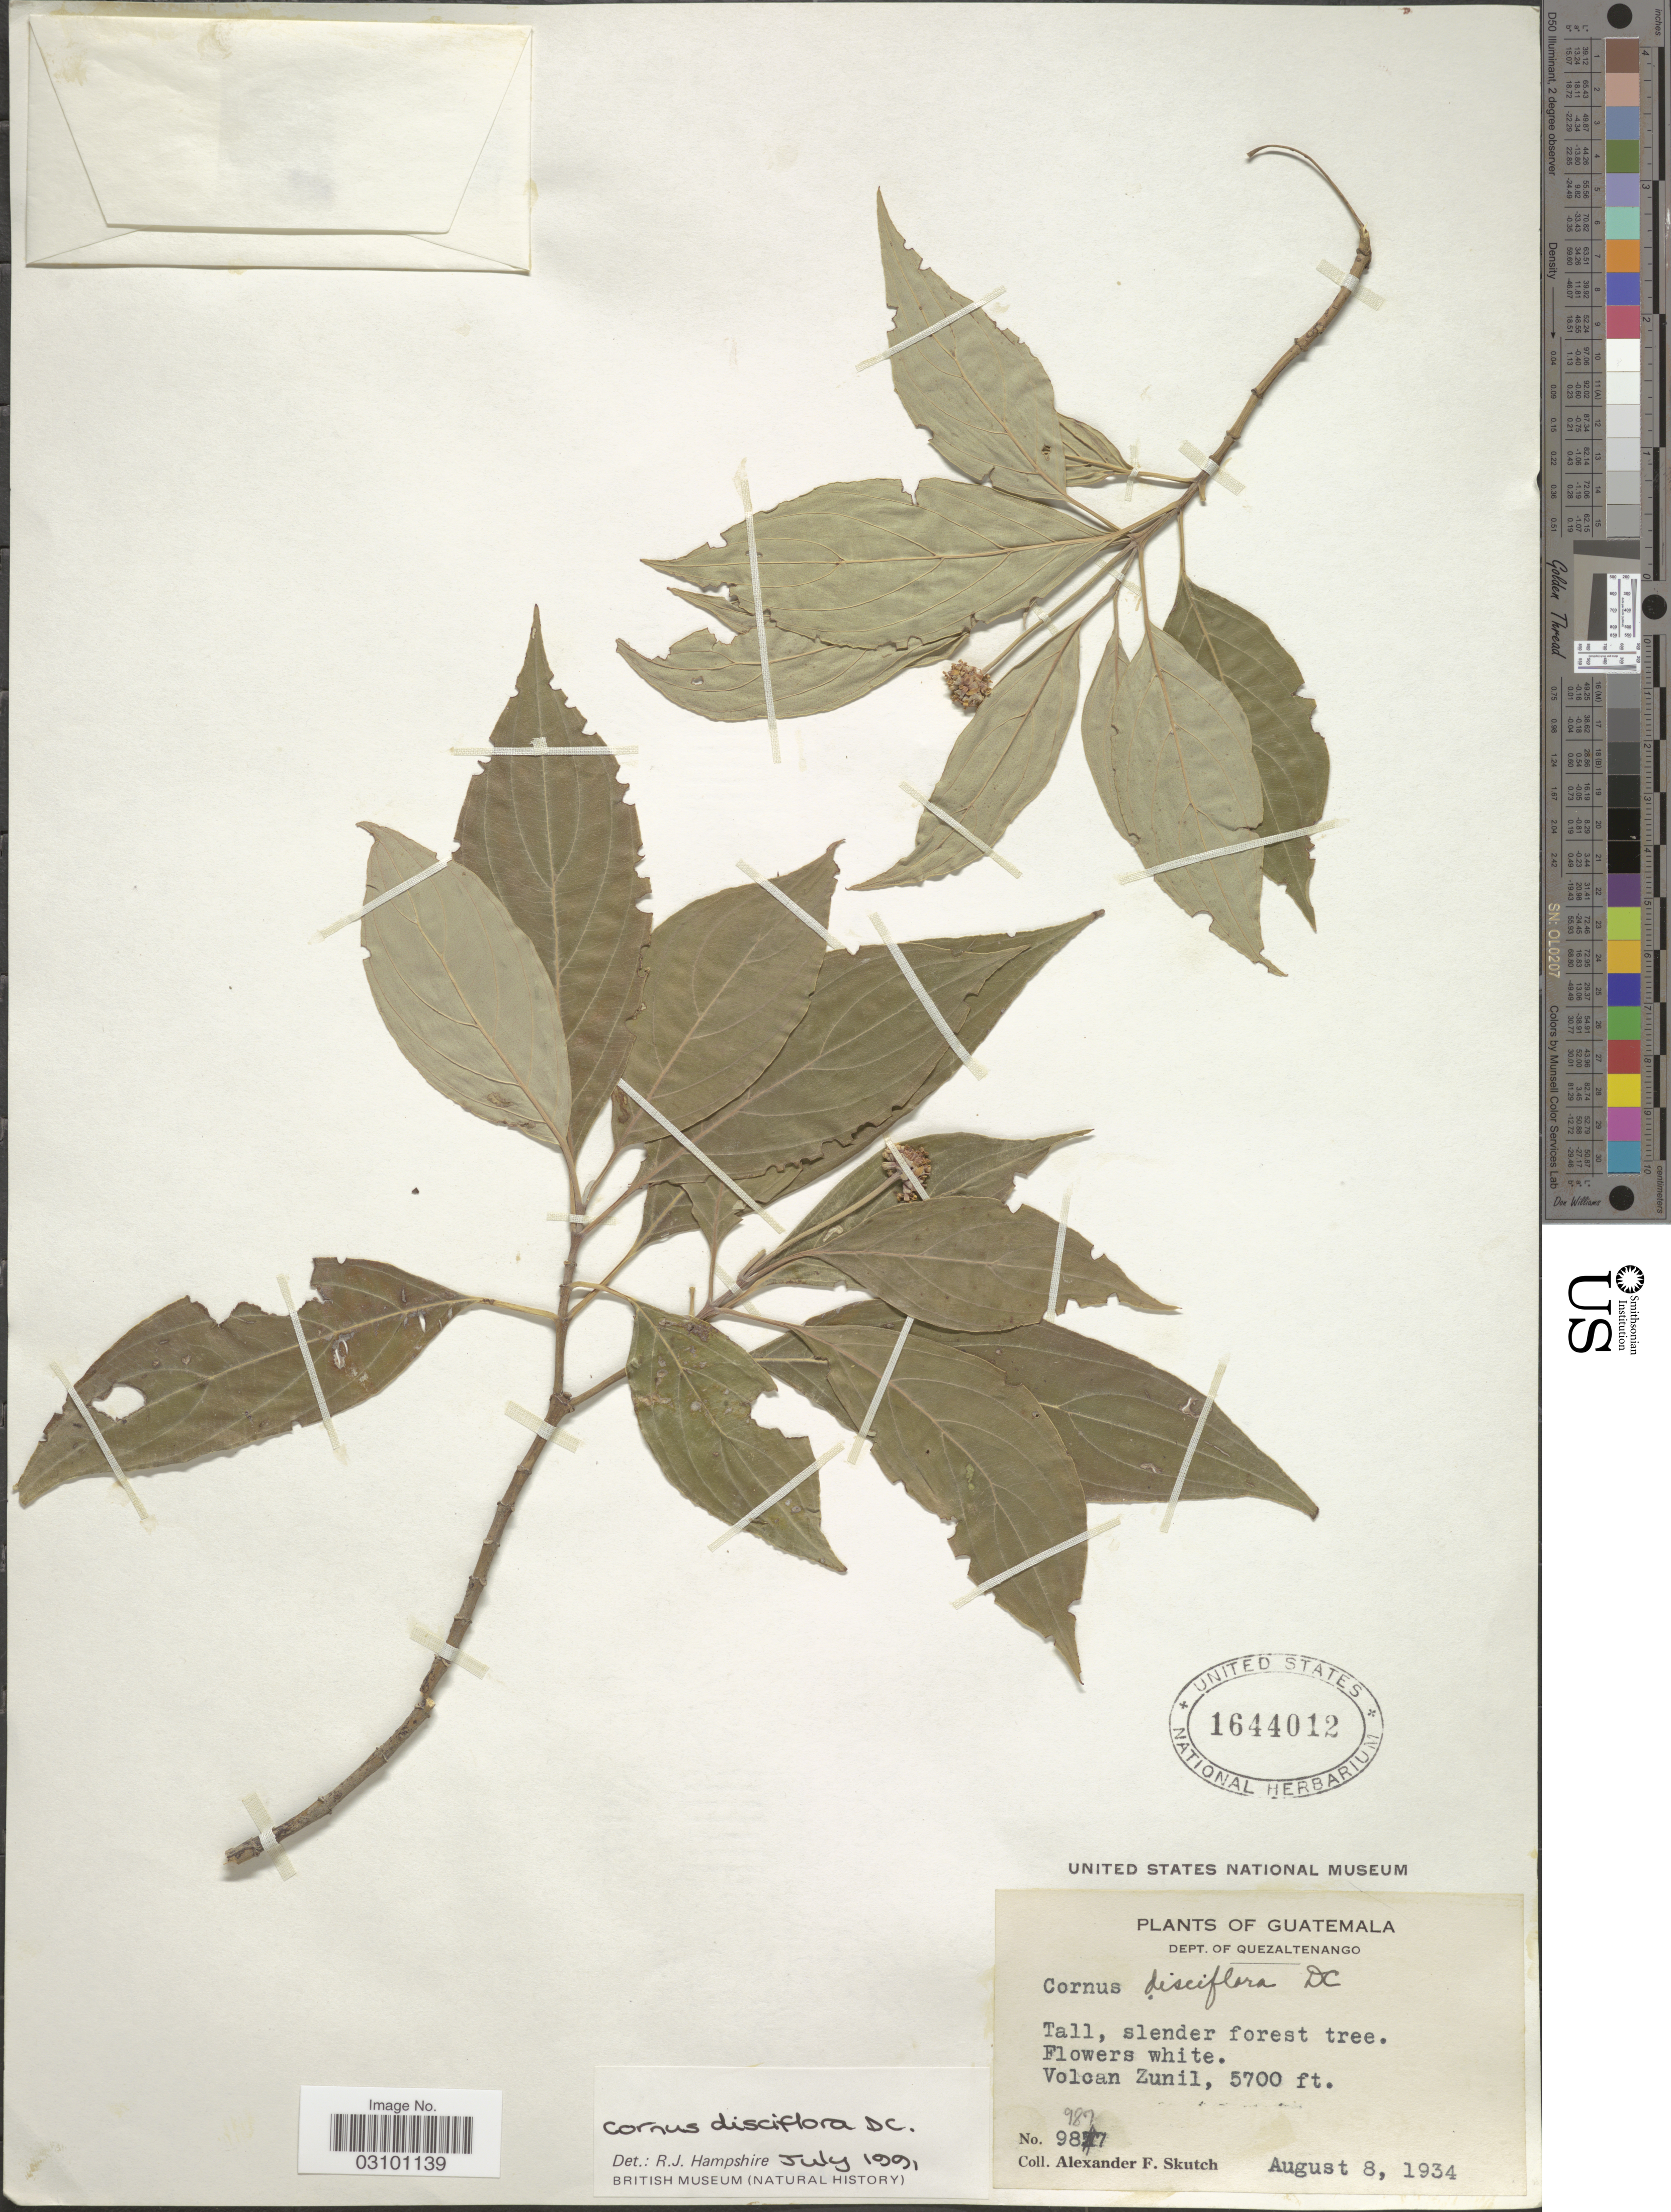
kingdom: Plantae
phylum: Tracheophyta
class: Magnoliopsida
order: Cornales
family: Cornaceae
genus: Cornus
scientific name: Cornus disciflora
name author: Moc. & Sessé ex DC.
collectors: A. F. Skutch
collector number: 987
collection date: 1934-08-08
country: Guatemala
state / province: Quetzaltenango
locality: Dept. of Quezaltenango. Volcan Zunil.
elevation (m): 1737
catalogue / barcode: US 1644012